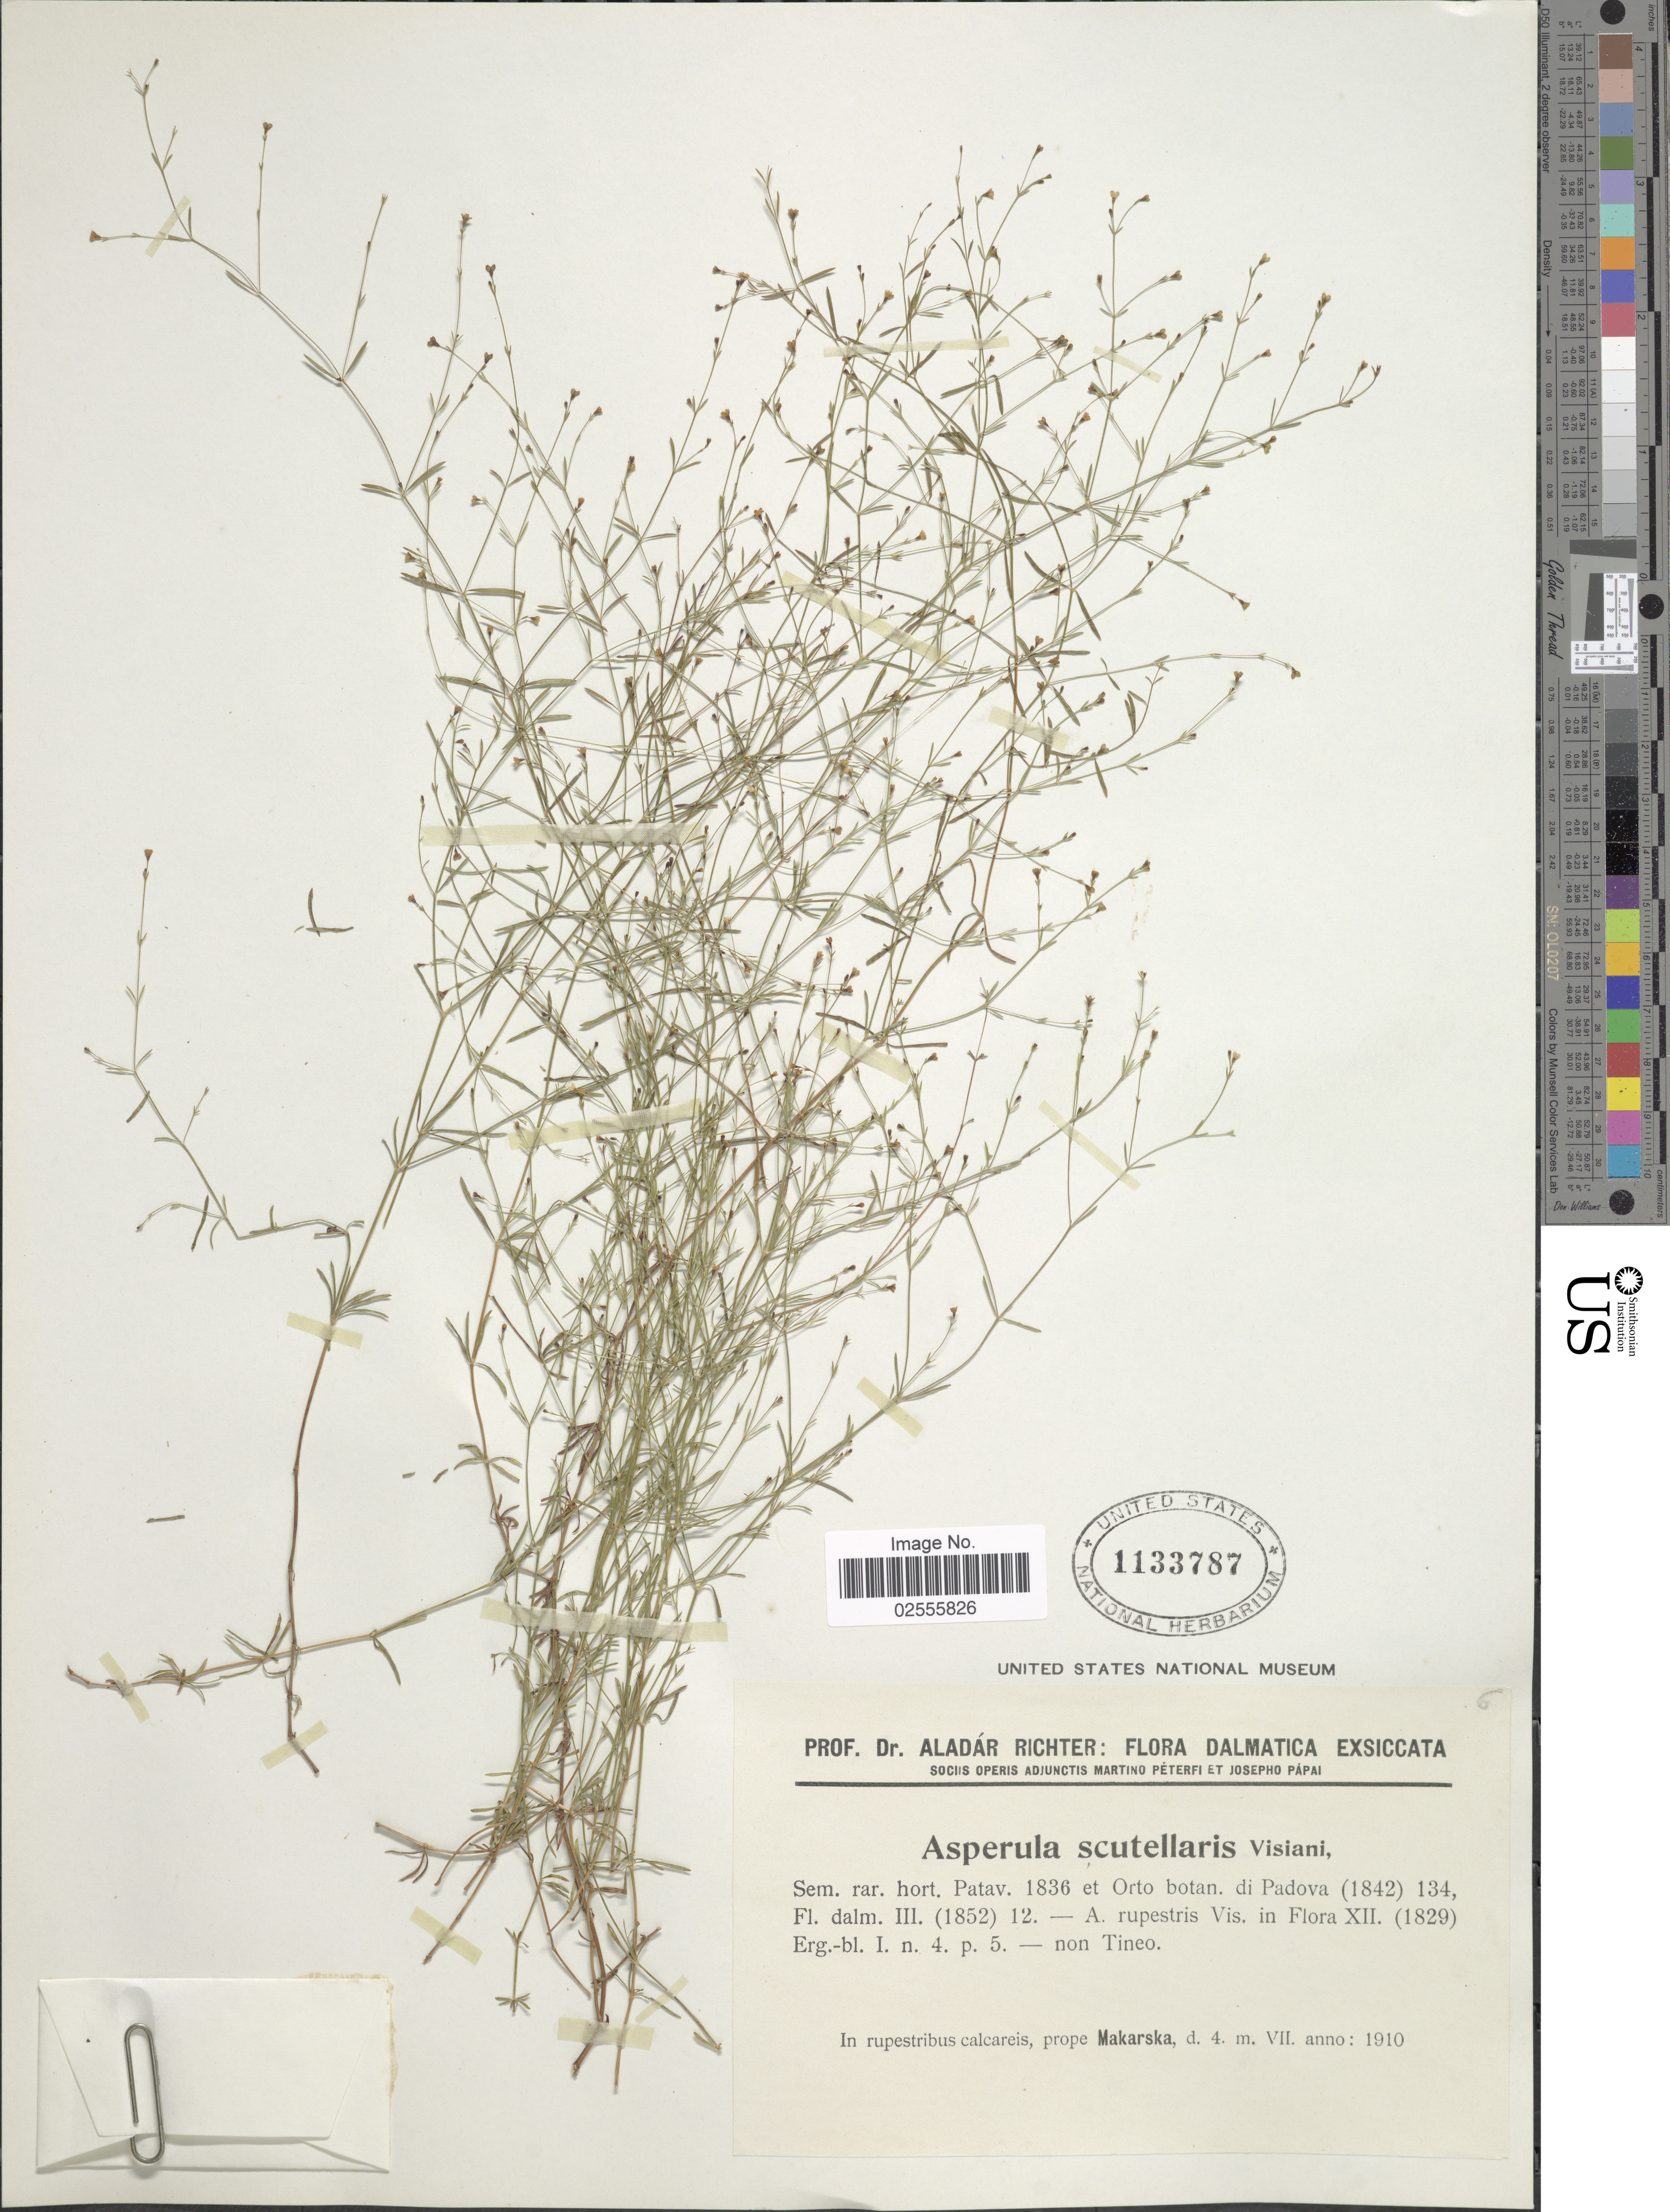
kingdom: Plantae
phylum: Tracheophyta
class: Magnoliopsida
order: Gentianales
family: Rubiaceae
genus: Asperula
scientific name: Asperula scutellaris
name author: Vis.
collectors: A. Richter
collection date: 1910-07-04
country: Croatia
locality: Dalmatica, In rupestribus calcareis, prope Makarska.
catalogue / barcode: US 1133787